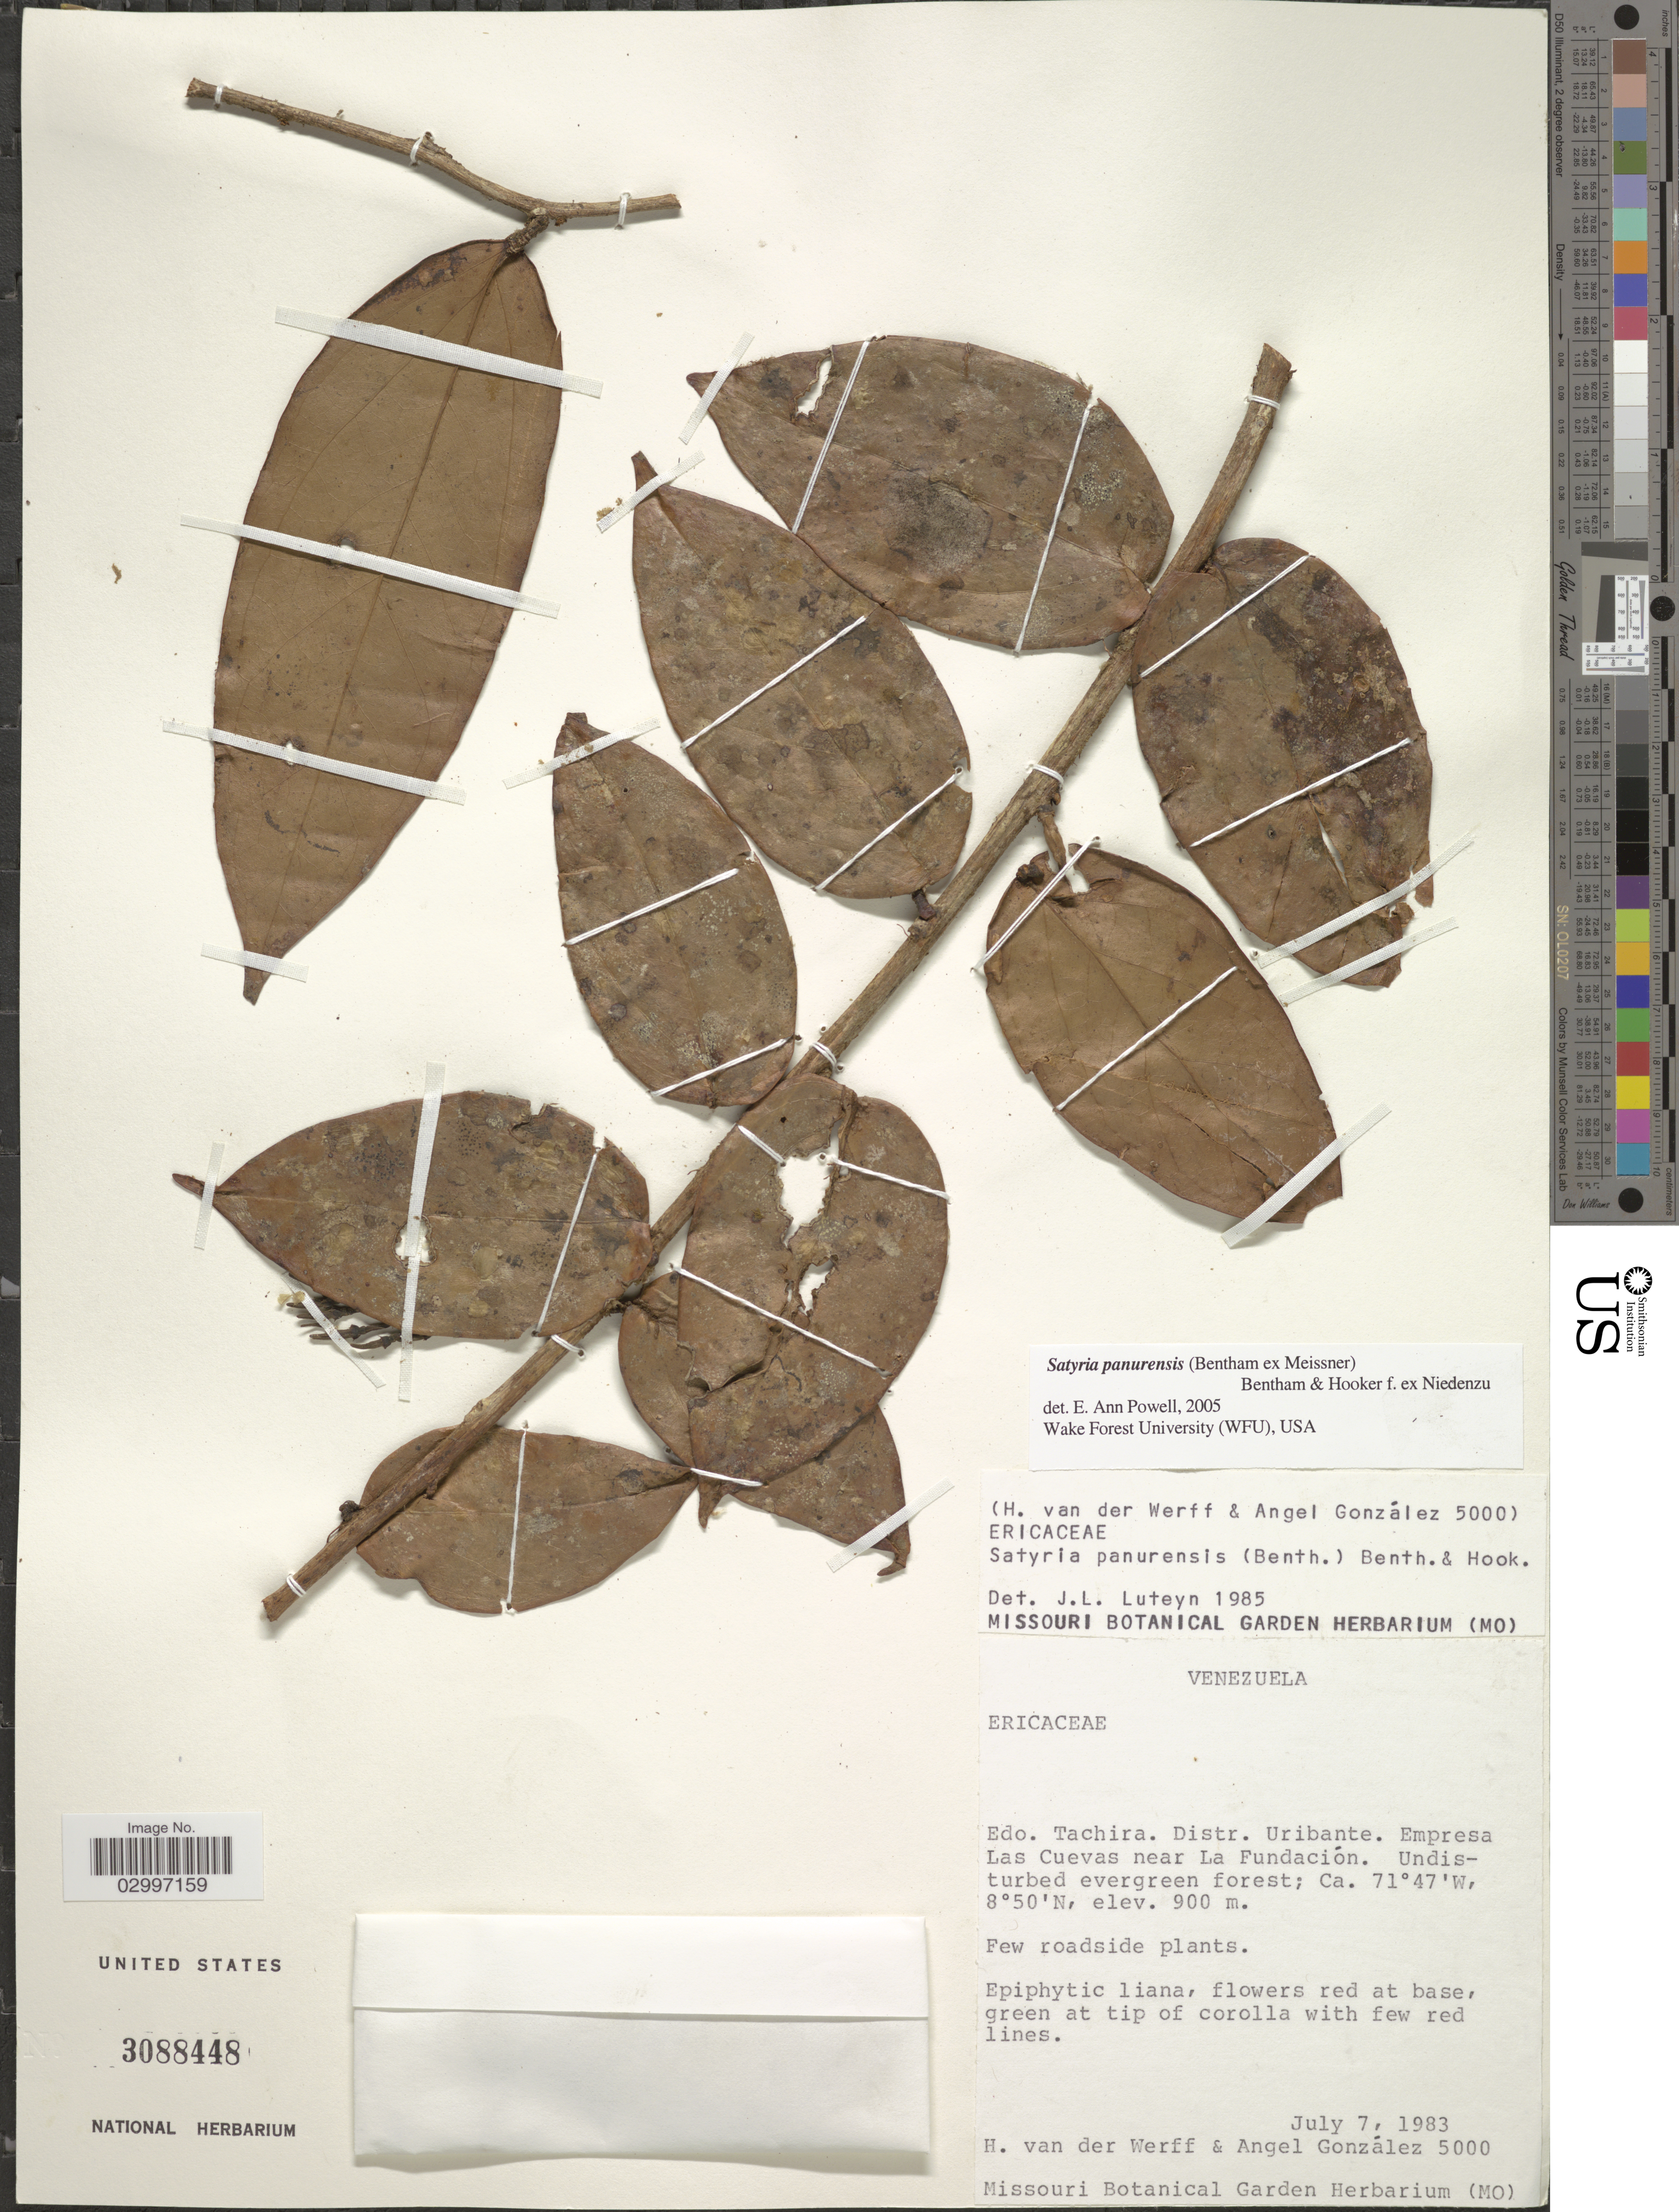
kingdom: Plantae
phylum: Tracheophyta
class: Magnoliopsida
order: Ericales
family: Ericaceae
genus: Satyria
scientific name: Satyria panurensis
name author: (Benth. ex Meisn.) Benth. & Hook. f. ex Nied.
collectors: H. van der Werff & A. C. González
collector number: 5000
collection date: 1983-07-07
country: Venezuela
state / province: Tachira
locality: Distr. Uribante, Empresa Las Cuevas near La Fundación.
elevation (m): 900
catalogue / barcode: US 3088448